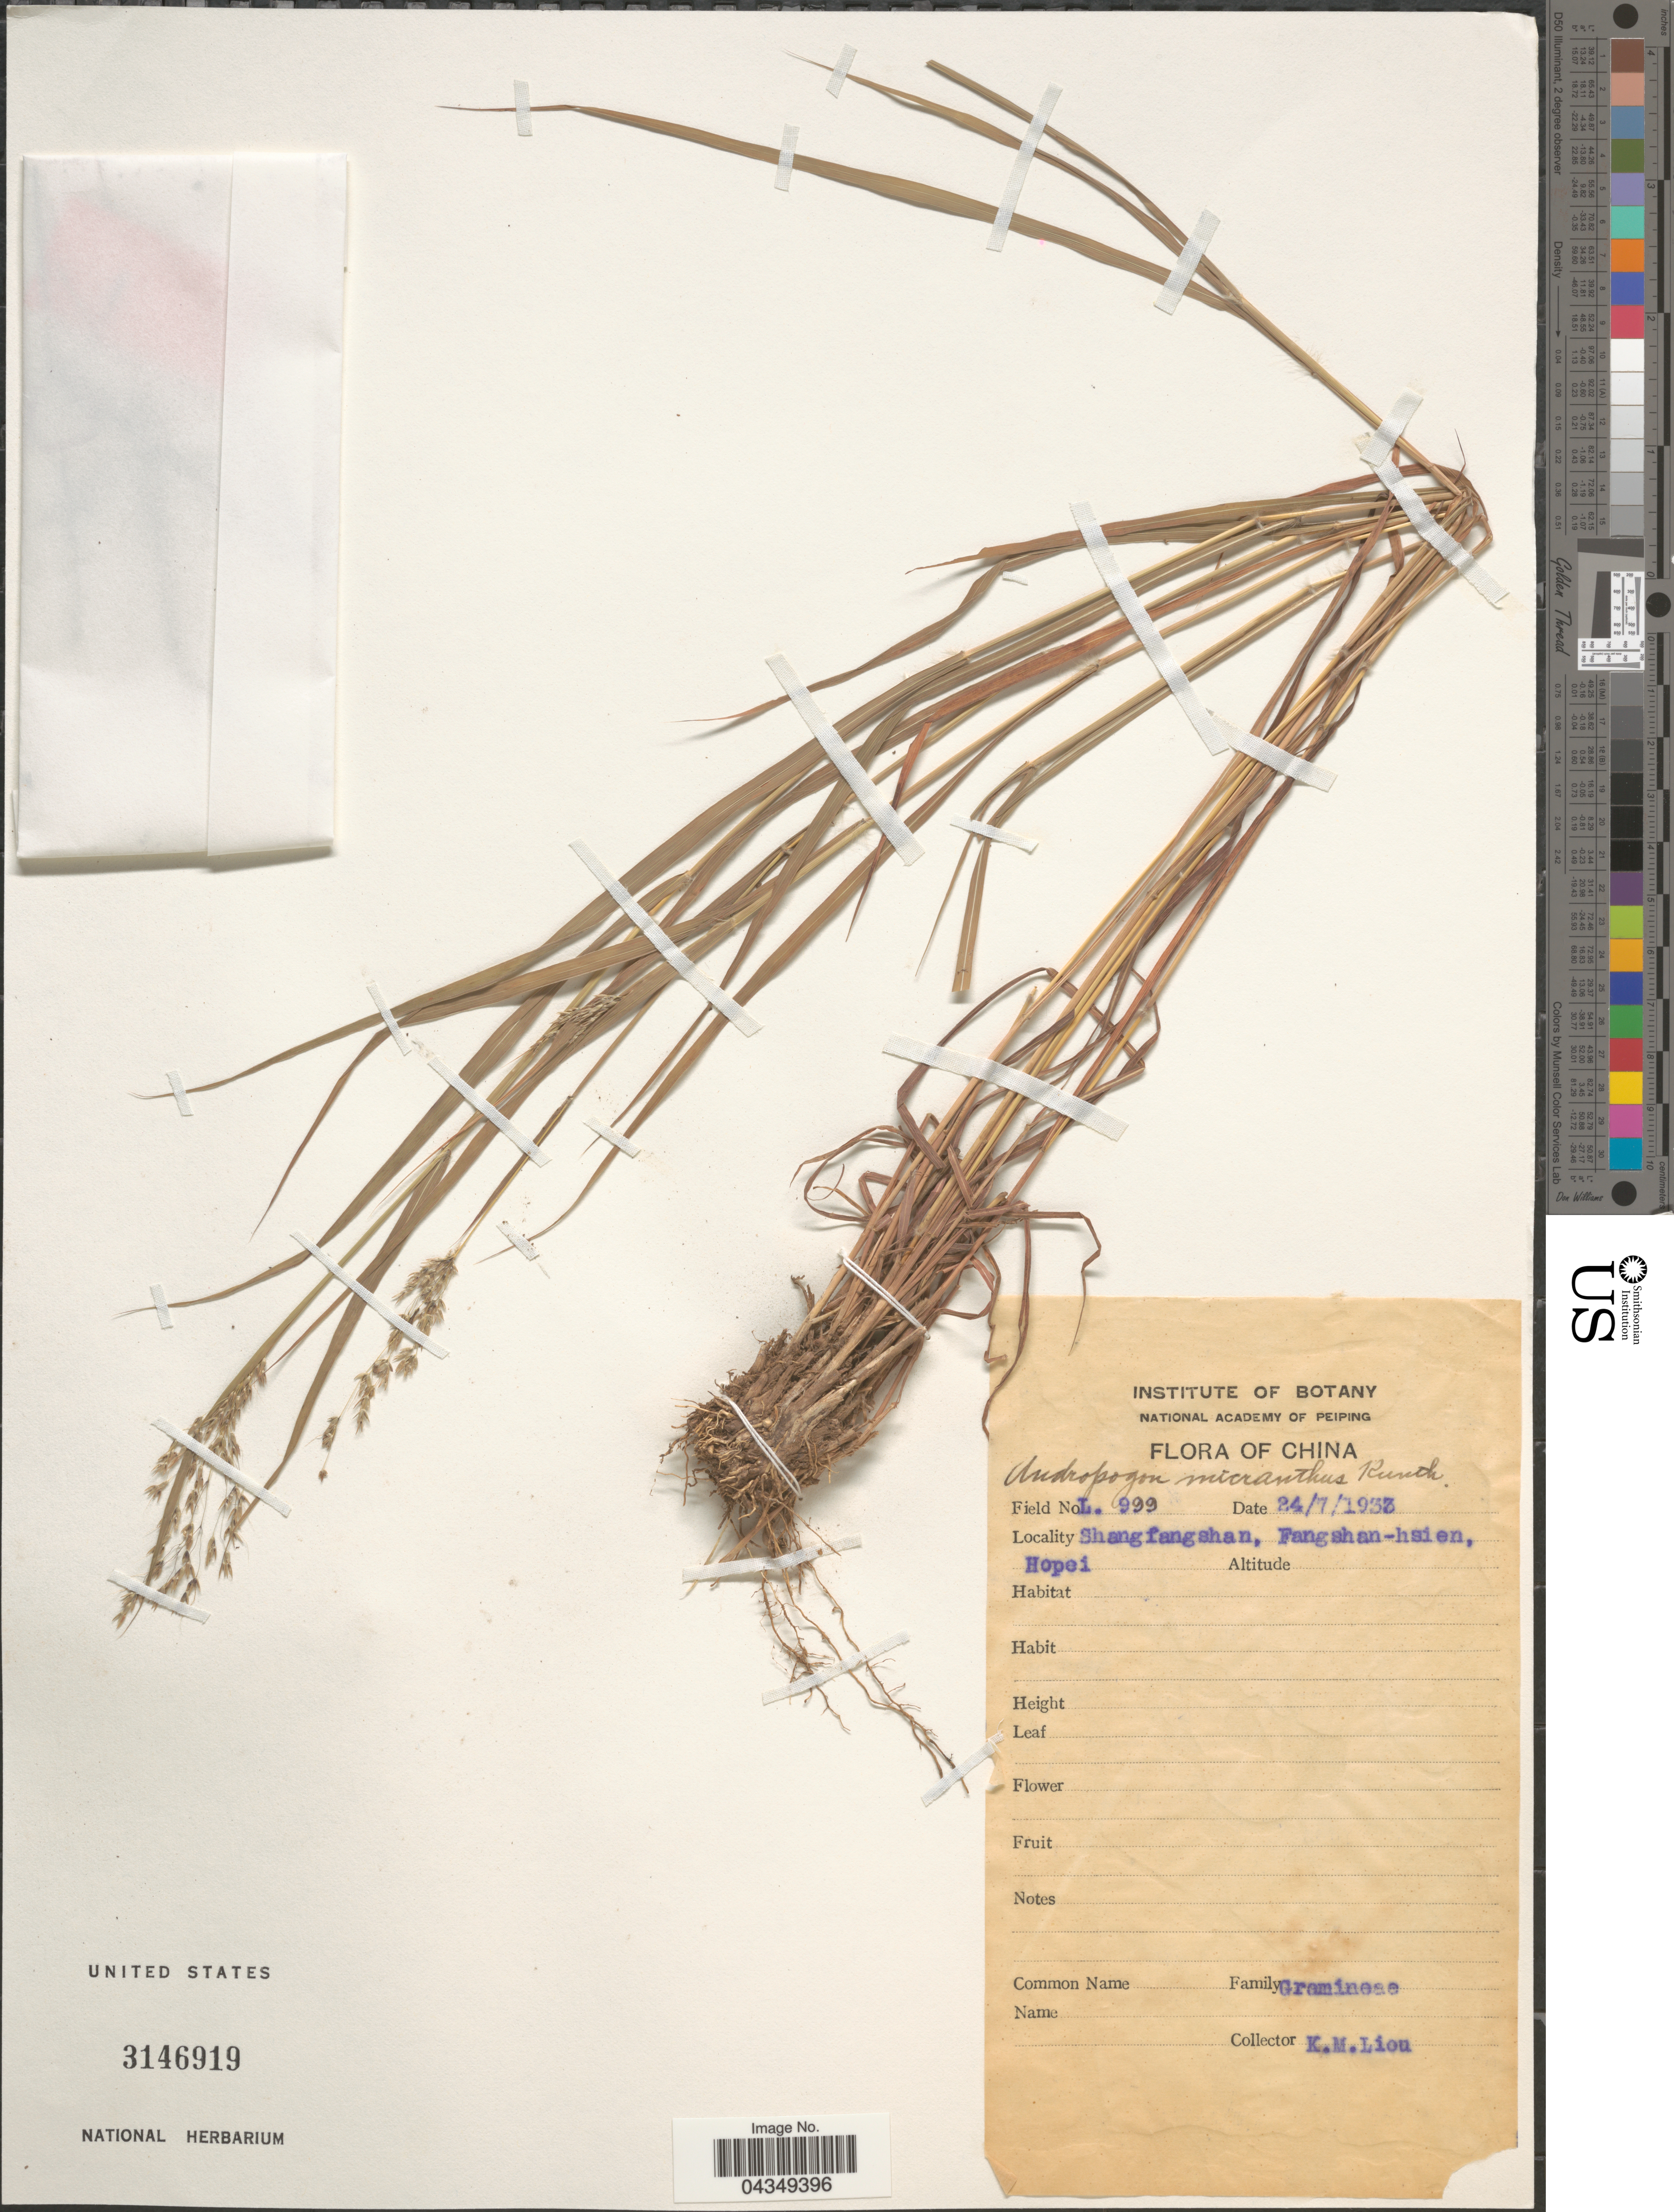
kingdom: Plantae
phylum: Tracheophyta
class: Liliopsida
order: Poales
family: Poaceae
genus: Capillipedium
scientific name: Capillipedium parviflorum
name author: (R. Br.) Stapf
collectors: K. M. Liou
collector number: L999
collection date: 1953-07-24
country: China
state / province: Hebei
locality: Shangfangshan, Fangshan-hsien, Hopei.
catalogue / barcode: US 3146919